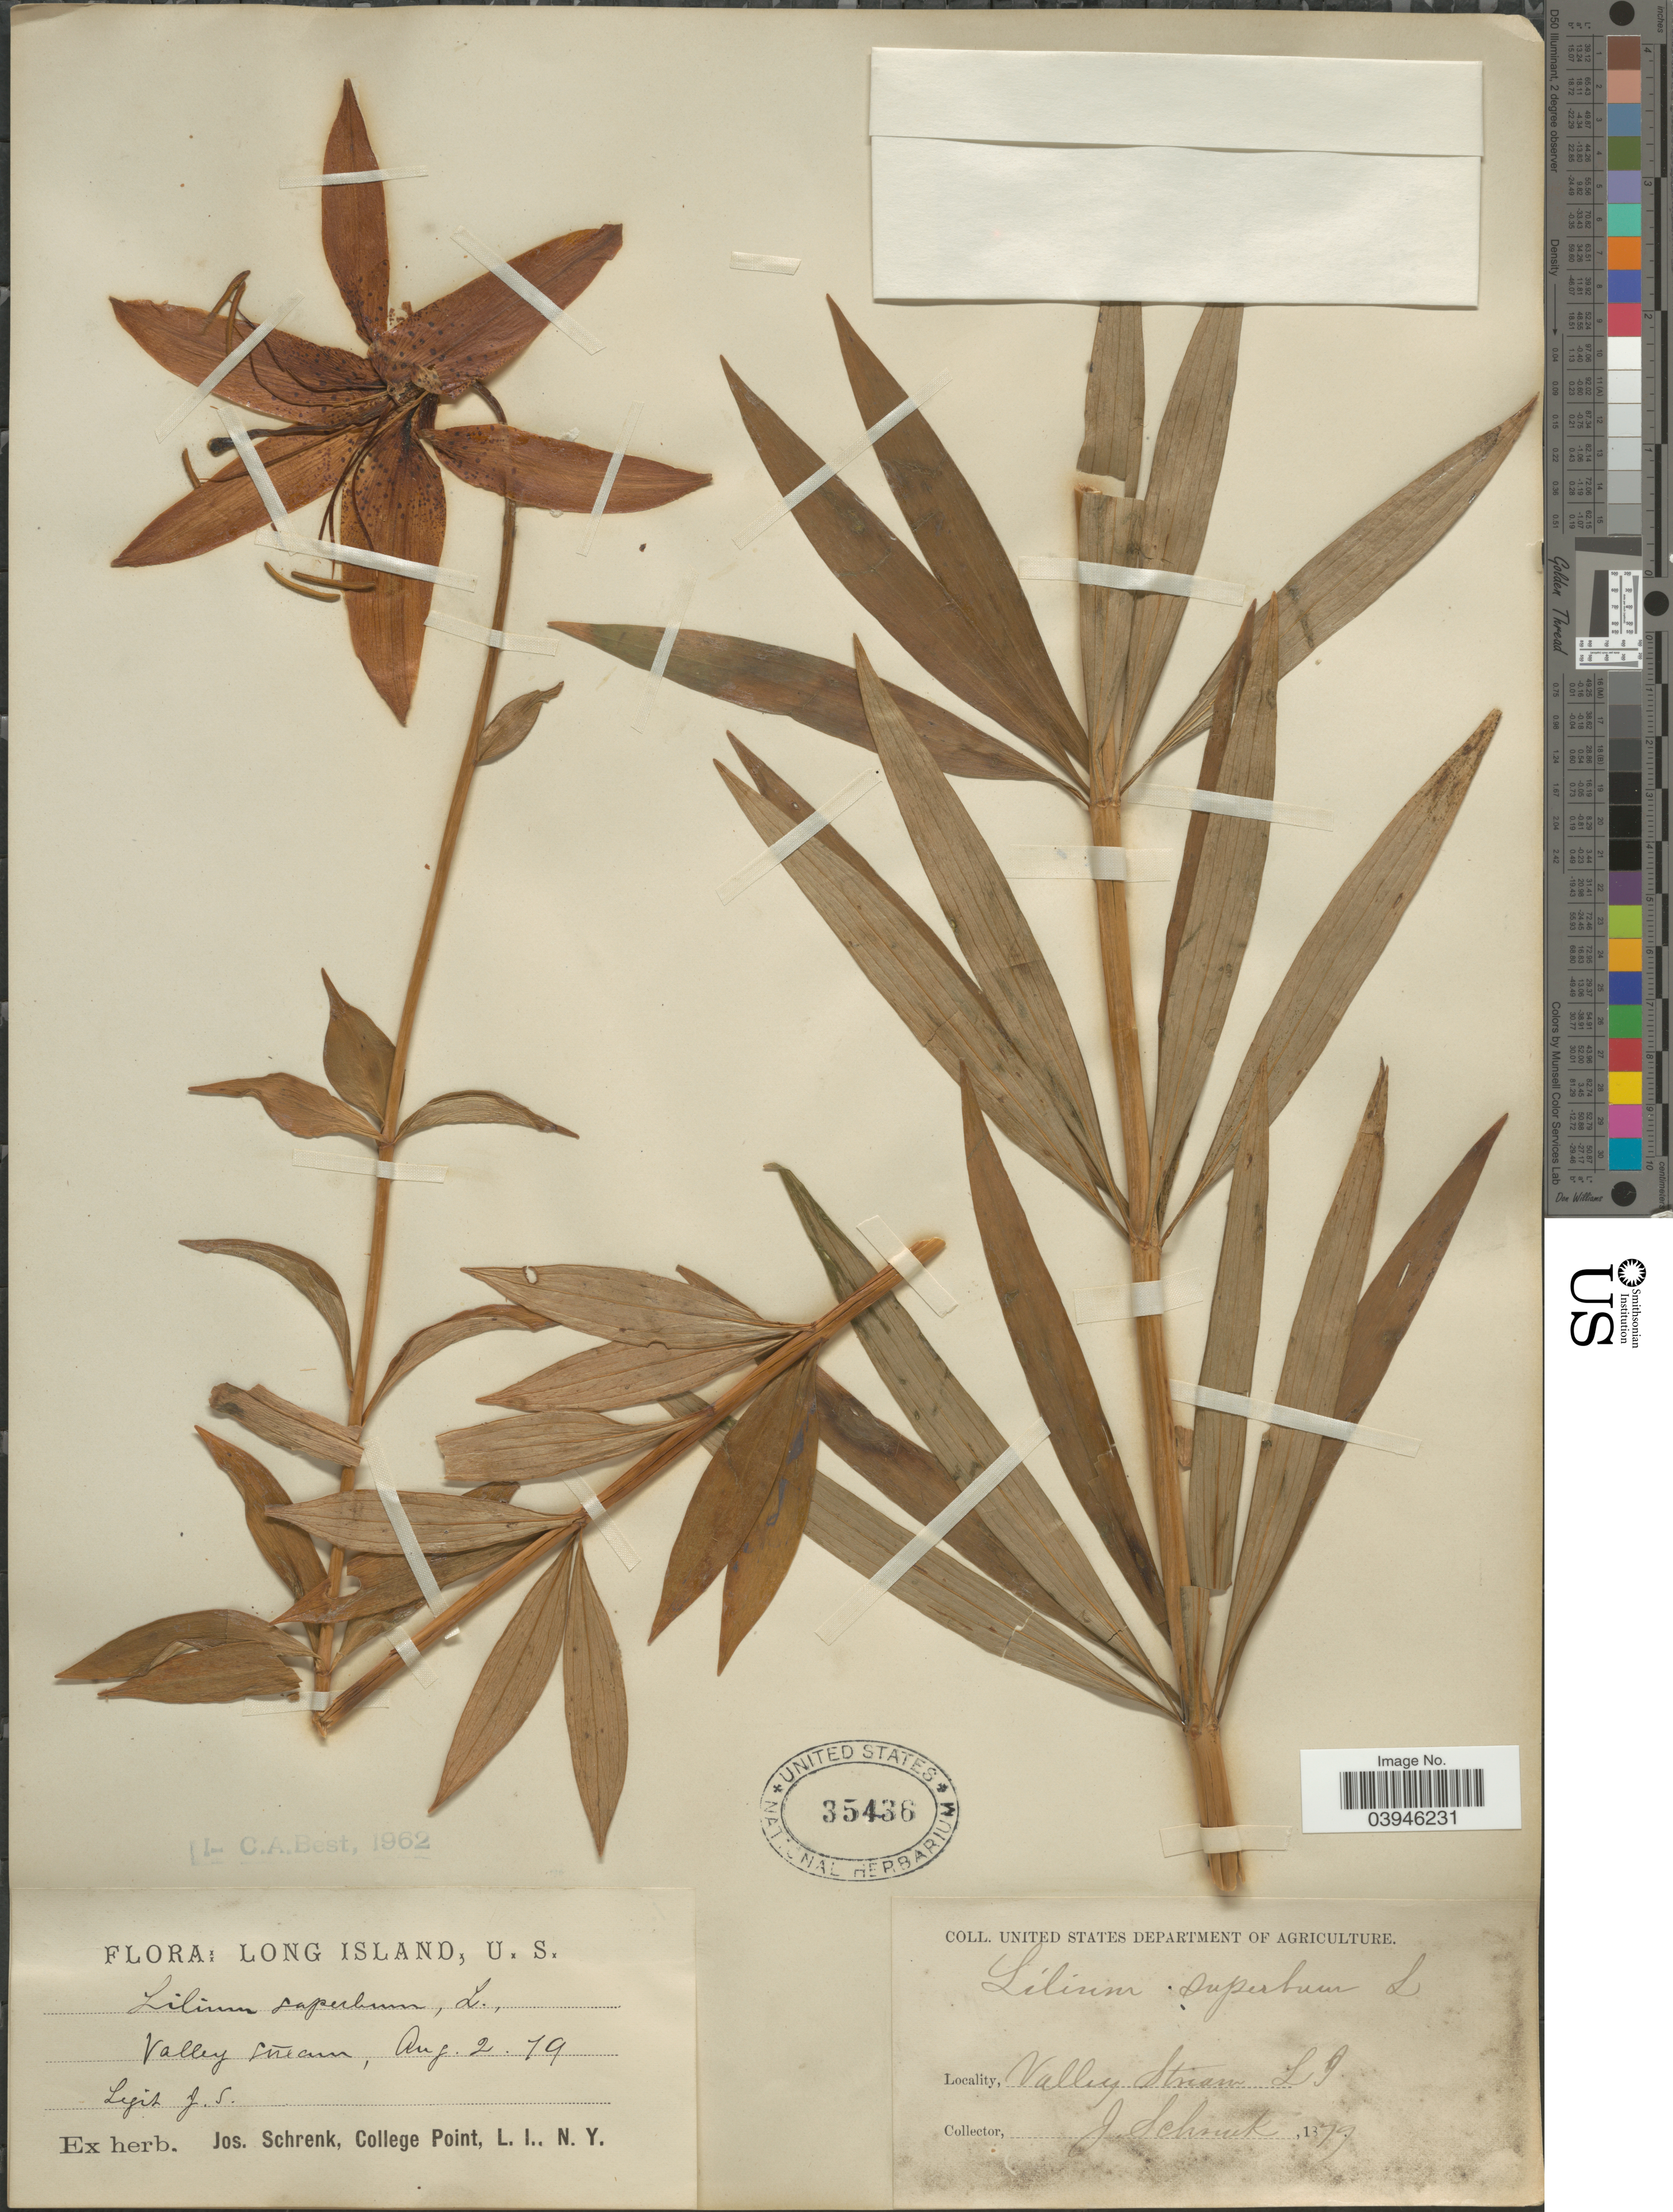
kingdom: Plantae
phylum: Tracheophyta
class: Liliopsida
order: Liliales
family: Liliaceae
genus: Lilium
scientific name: Lilium superbum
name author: L.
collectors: J. Schrenk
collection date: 1879-08-02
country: United States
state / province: New York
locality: Long Island. Valley Stream.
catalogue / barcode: US 35436